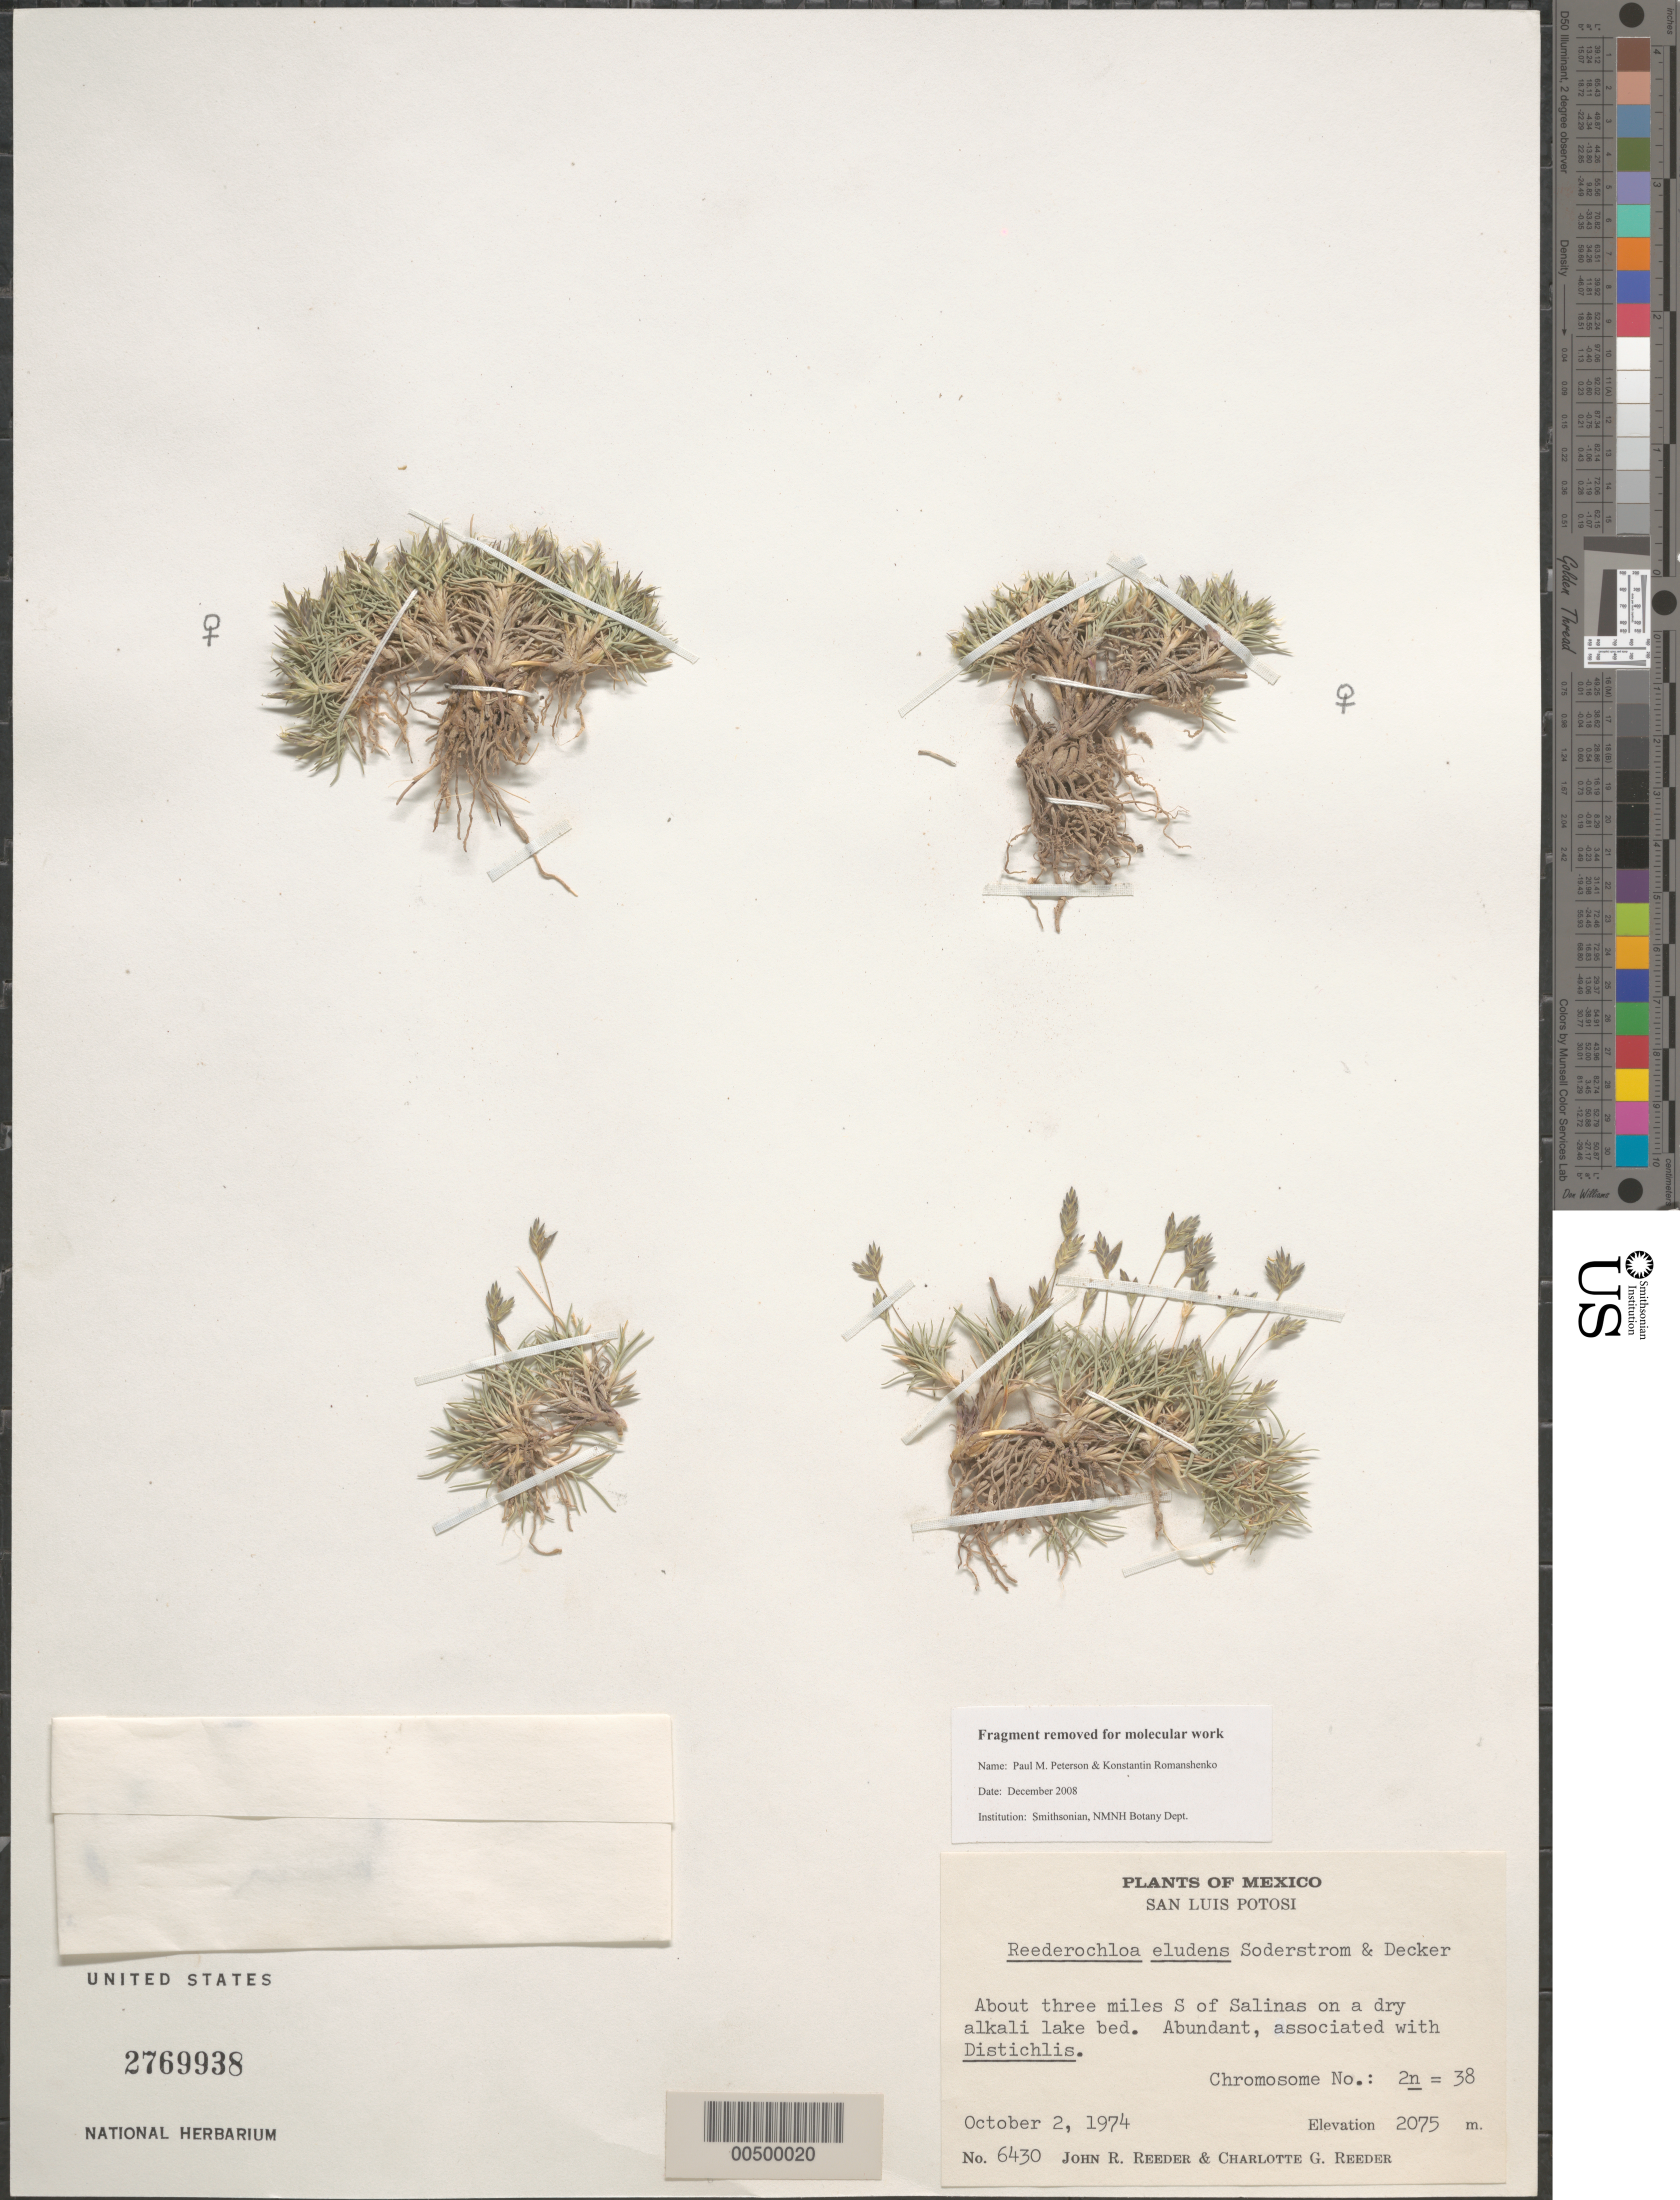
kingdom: Plantae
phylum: Tracheophyta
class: Liliopsida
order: Poales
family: Poaceae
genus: Reederochloa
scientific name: Reederochloa eludens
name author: Soderstr. & H. F. Decker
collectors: J. R. Reeder & C. G. Reeder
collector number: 6430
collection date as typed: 2 Oct 1974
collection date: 1974-10-02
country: Mexico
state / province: San Luis Potosi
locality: About 3 mi S of Salinas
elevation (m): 2075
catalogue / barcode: US 2769938